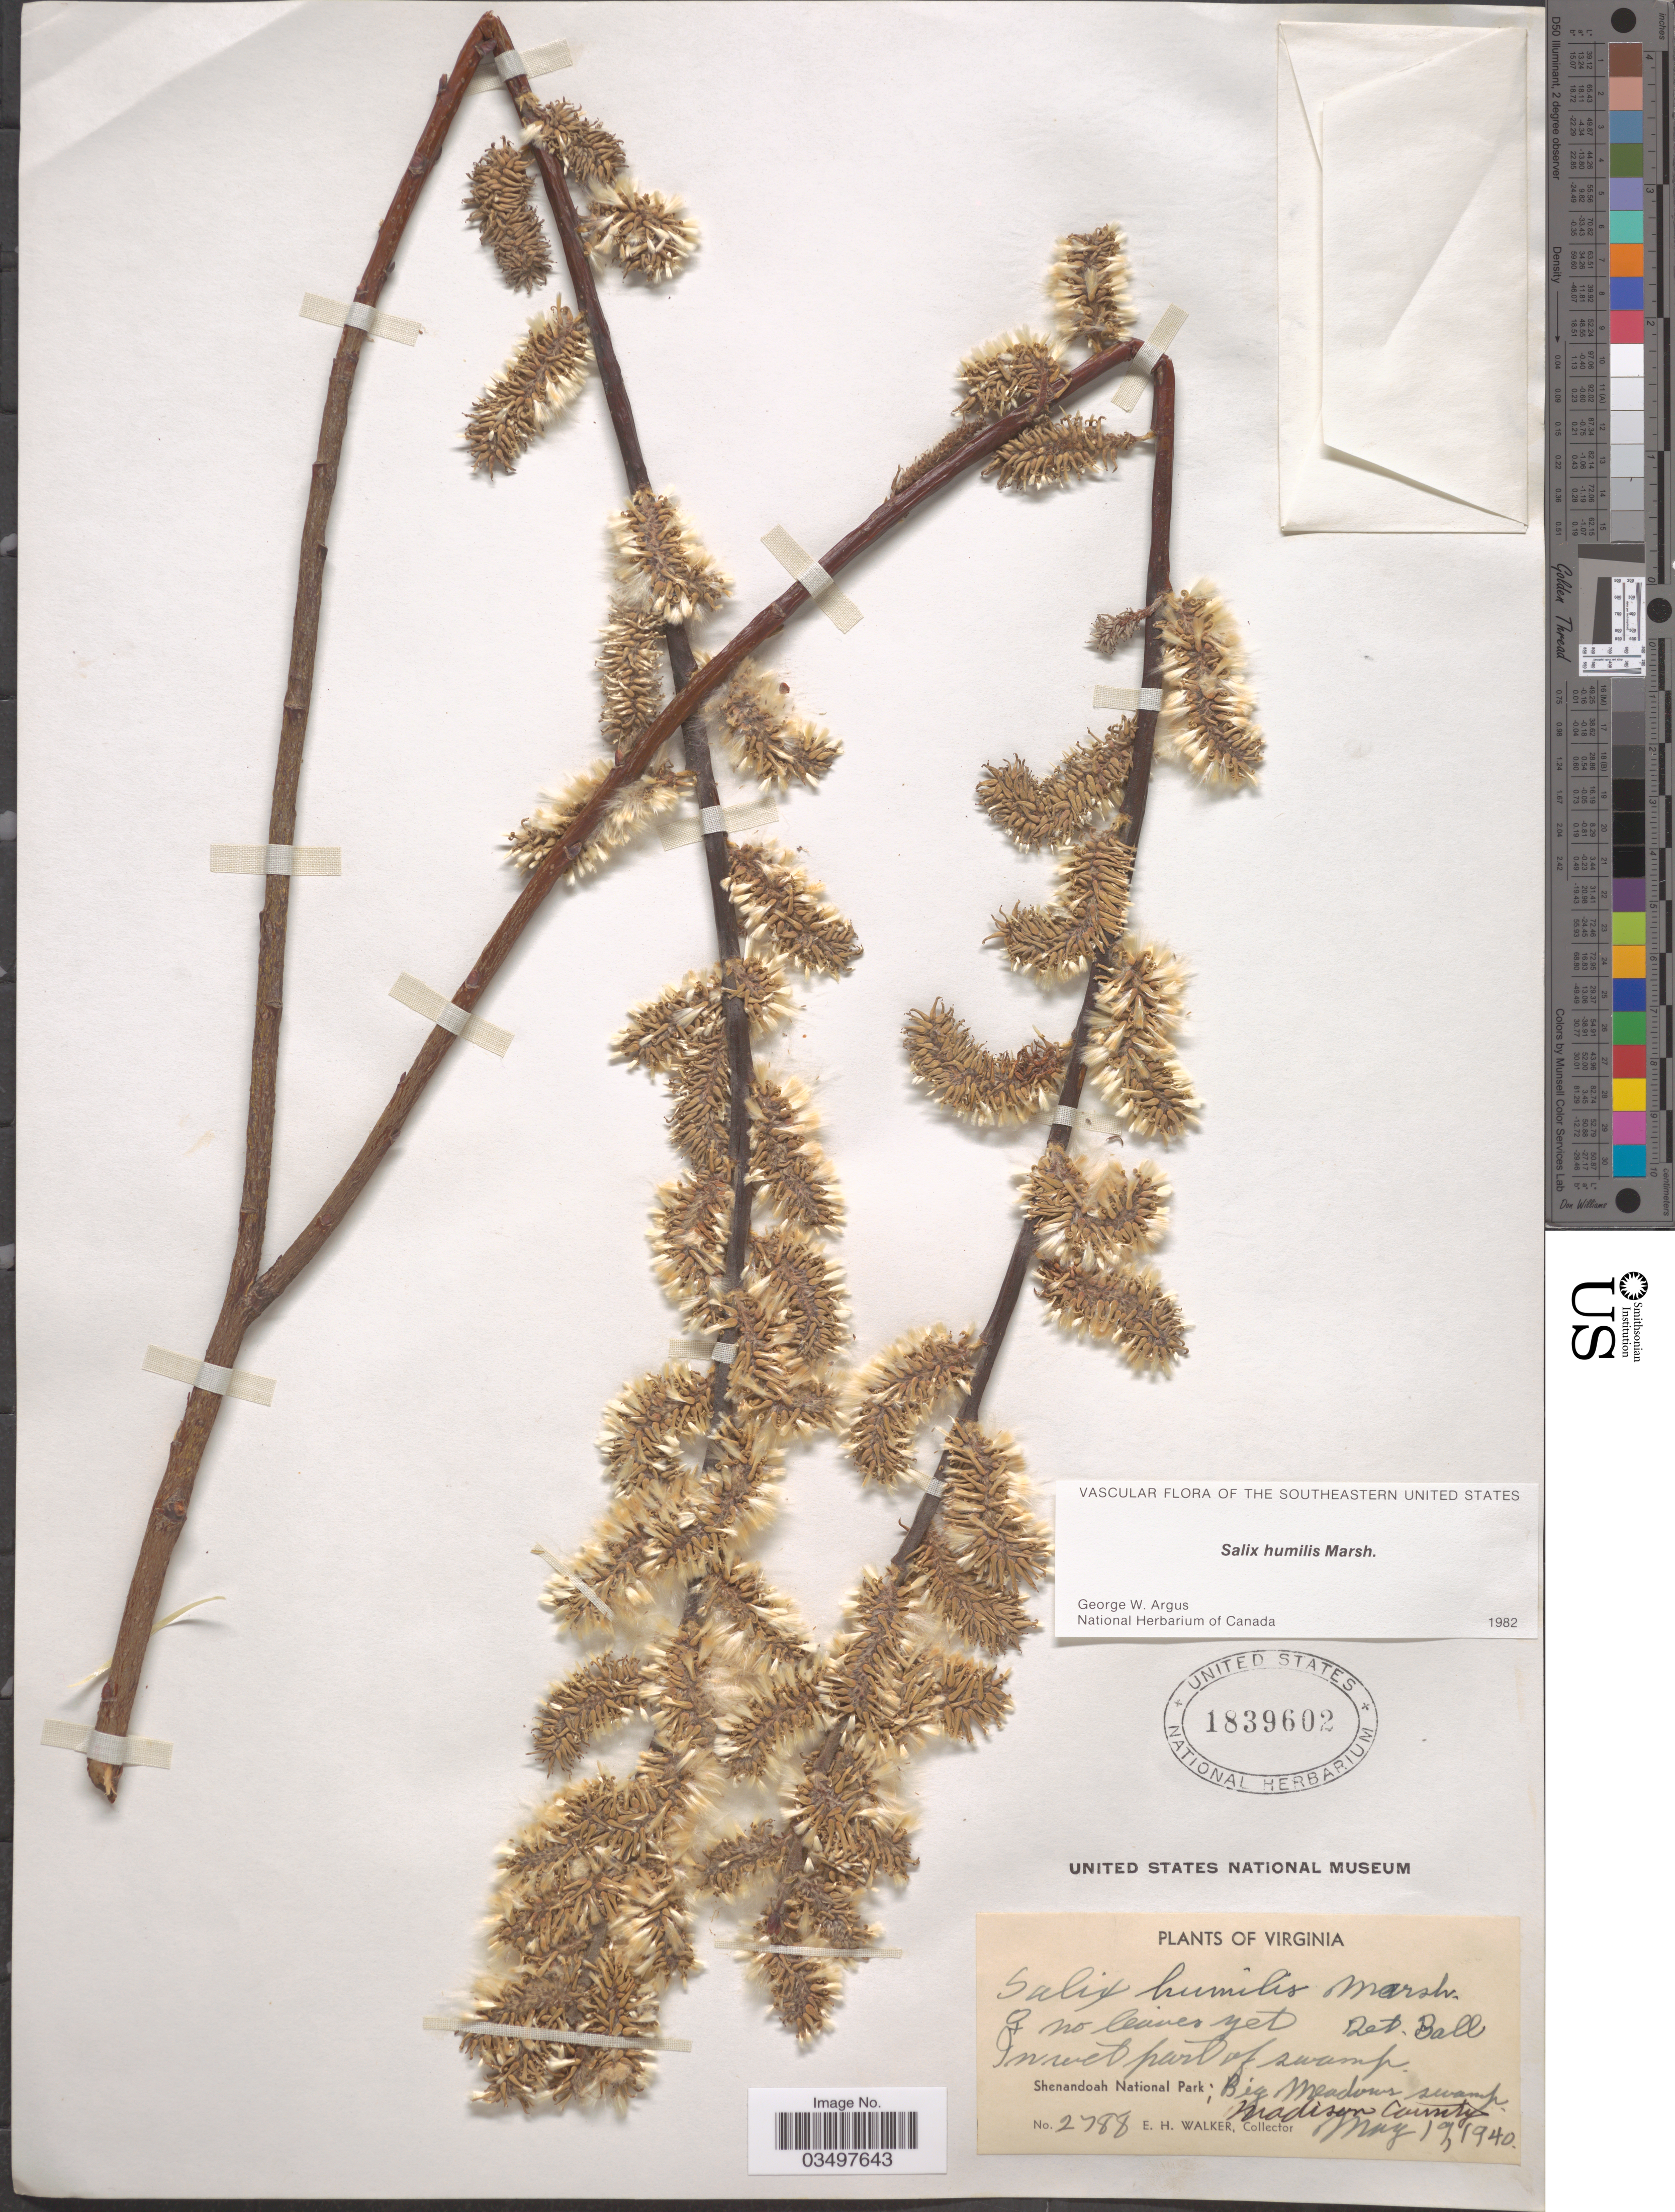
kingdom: Plantae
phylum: Tracheophyta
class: Magnoliopsida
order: Malpighiales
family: Salicaceae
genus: Salix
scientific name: Salix humilis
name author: Marshall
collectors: E. H. Walker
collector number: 2788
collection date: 1940-05-19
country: United States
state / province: Virginia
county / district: Madison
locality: In wet part of swamp. Shenandoah National Park; Big meadows swamp, Madison County.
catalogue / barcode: US 1839602